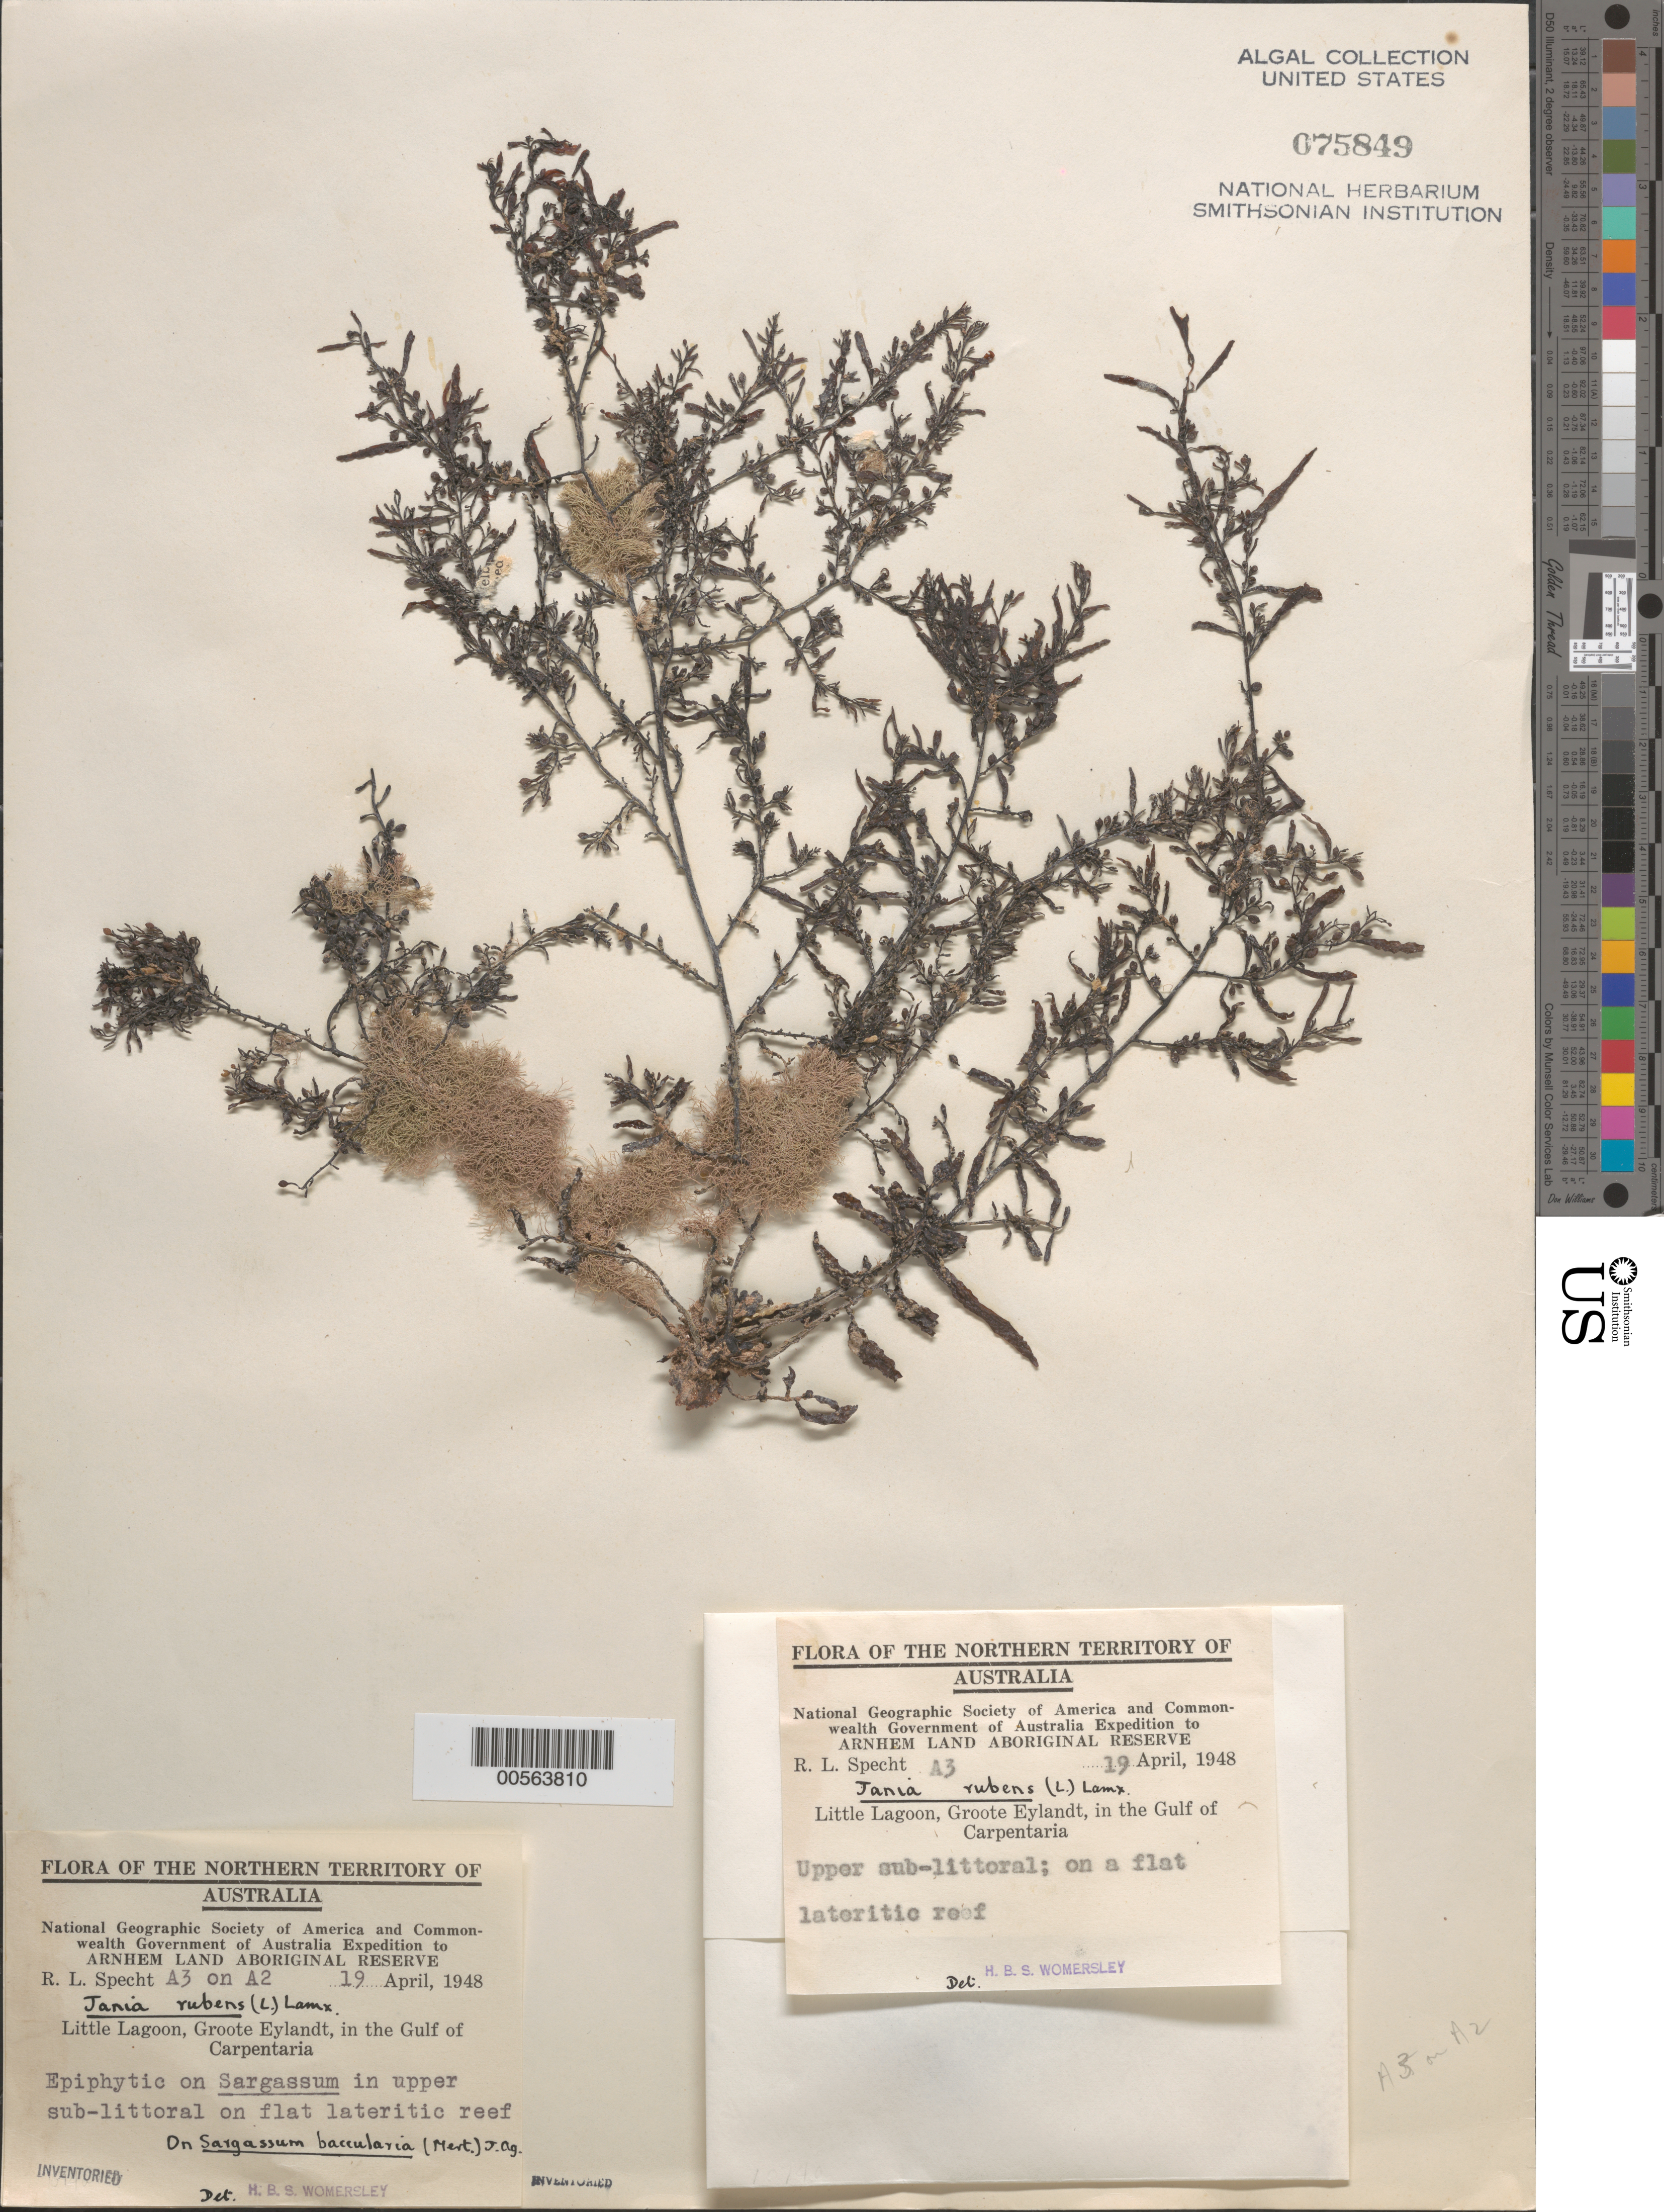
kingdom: Plantae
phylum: Rhodophyta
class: Florideophyceae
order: Corallinales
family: Corallinaceae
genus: Jania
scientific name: Jania rubens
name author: (L.) J.V.Lamouroux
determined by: Womersley, H. B. S.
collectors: R. L. Specht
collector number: A3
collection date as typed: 19 Apr 1948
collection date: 1948-04-19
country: Australia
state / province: Northern Territory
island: Groote Eylandt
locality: Little Lagoon, Gulf of Carpentaria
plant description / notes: National Geographic Society of America and Commonwealth Government of Australia Expedition to Arnhem Land Aboriginal Reserve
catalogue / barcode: US 75849